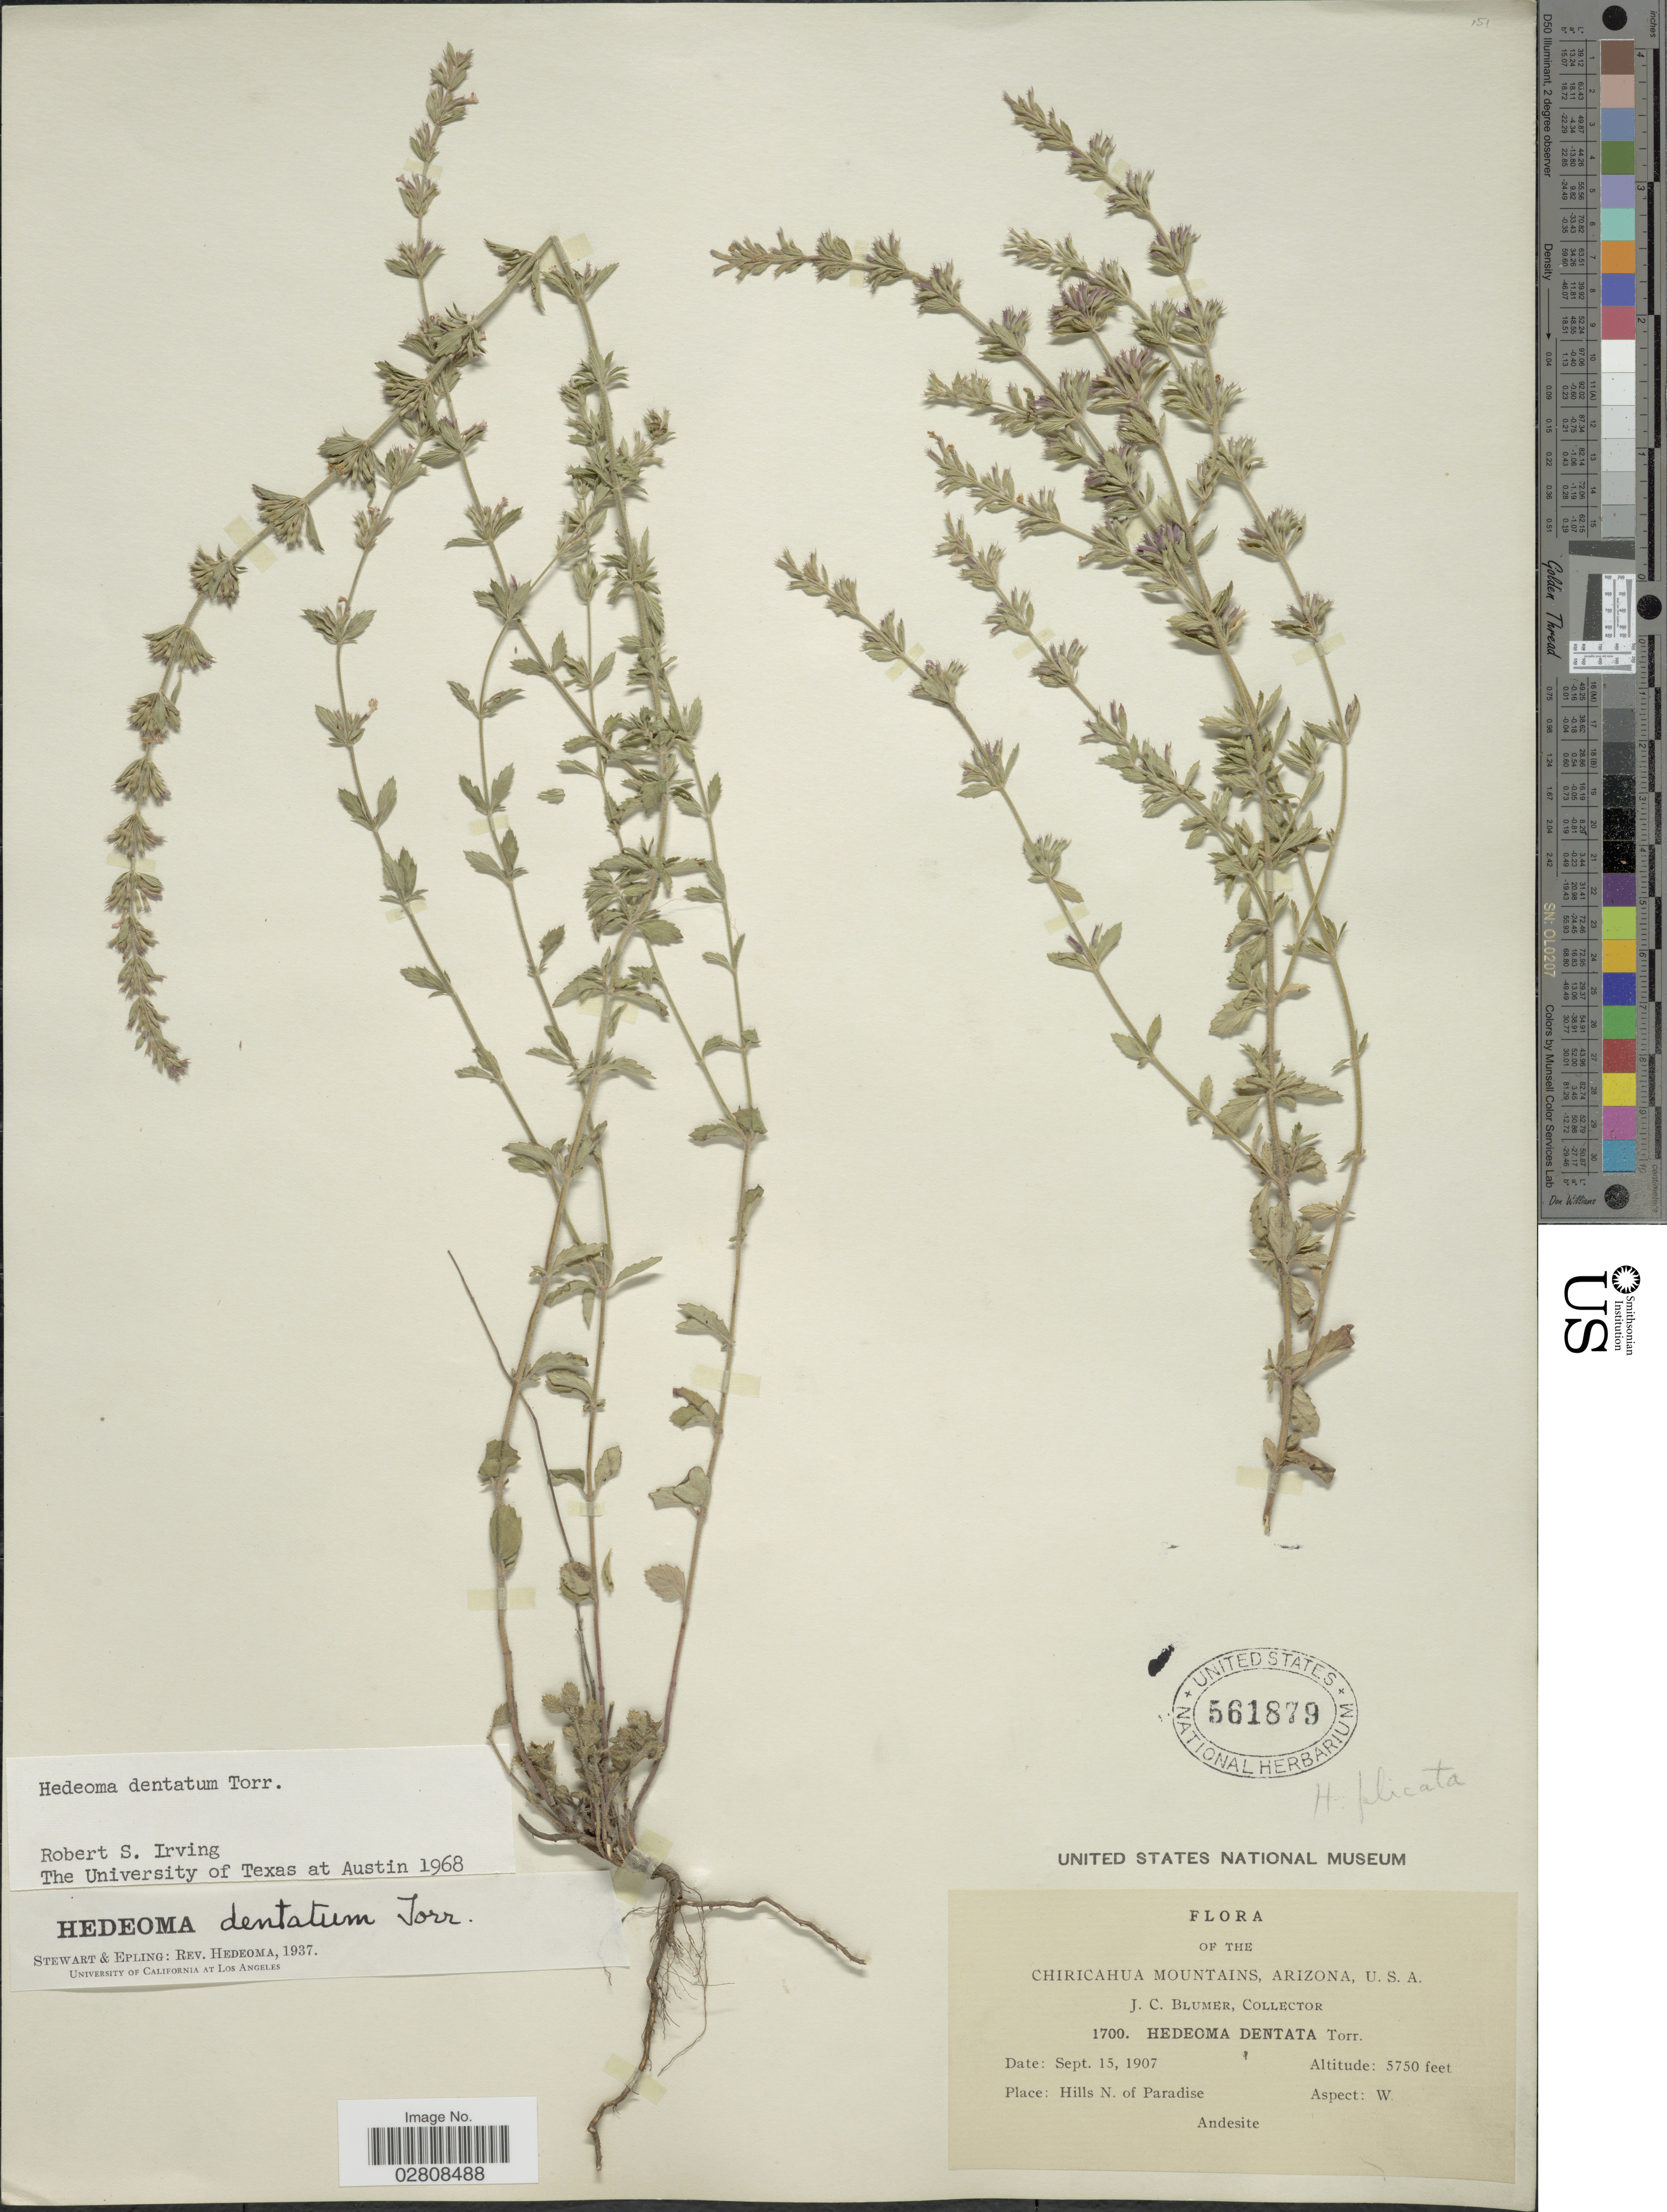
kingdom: Plantae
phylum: Tracheophyta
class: Magnoliopsida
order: Lamiales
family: Lamiaceae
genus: Hedeoma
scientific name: Hedeoma dentata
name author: Torr.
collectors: J. C. Blumer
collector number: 1700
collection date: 1907-09-15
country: United States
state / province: Arizona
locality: Chiricahua Mountains. Hills N. of Paradise. Aspect: W.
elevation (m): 1753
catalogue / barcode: US 561879